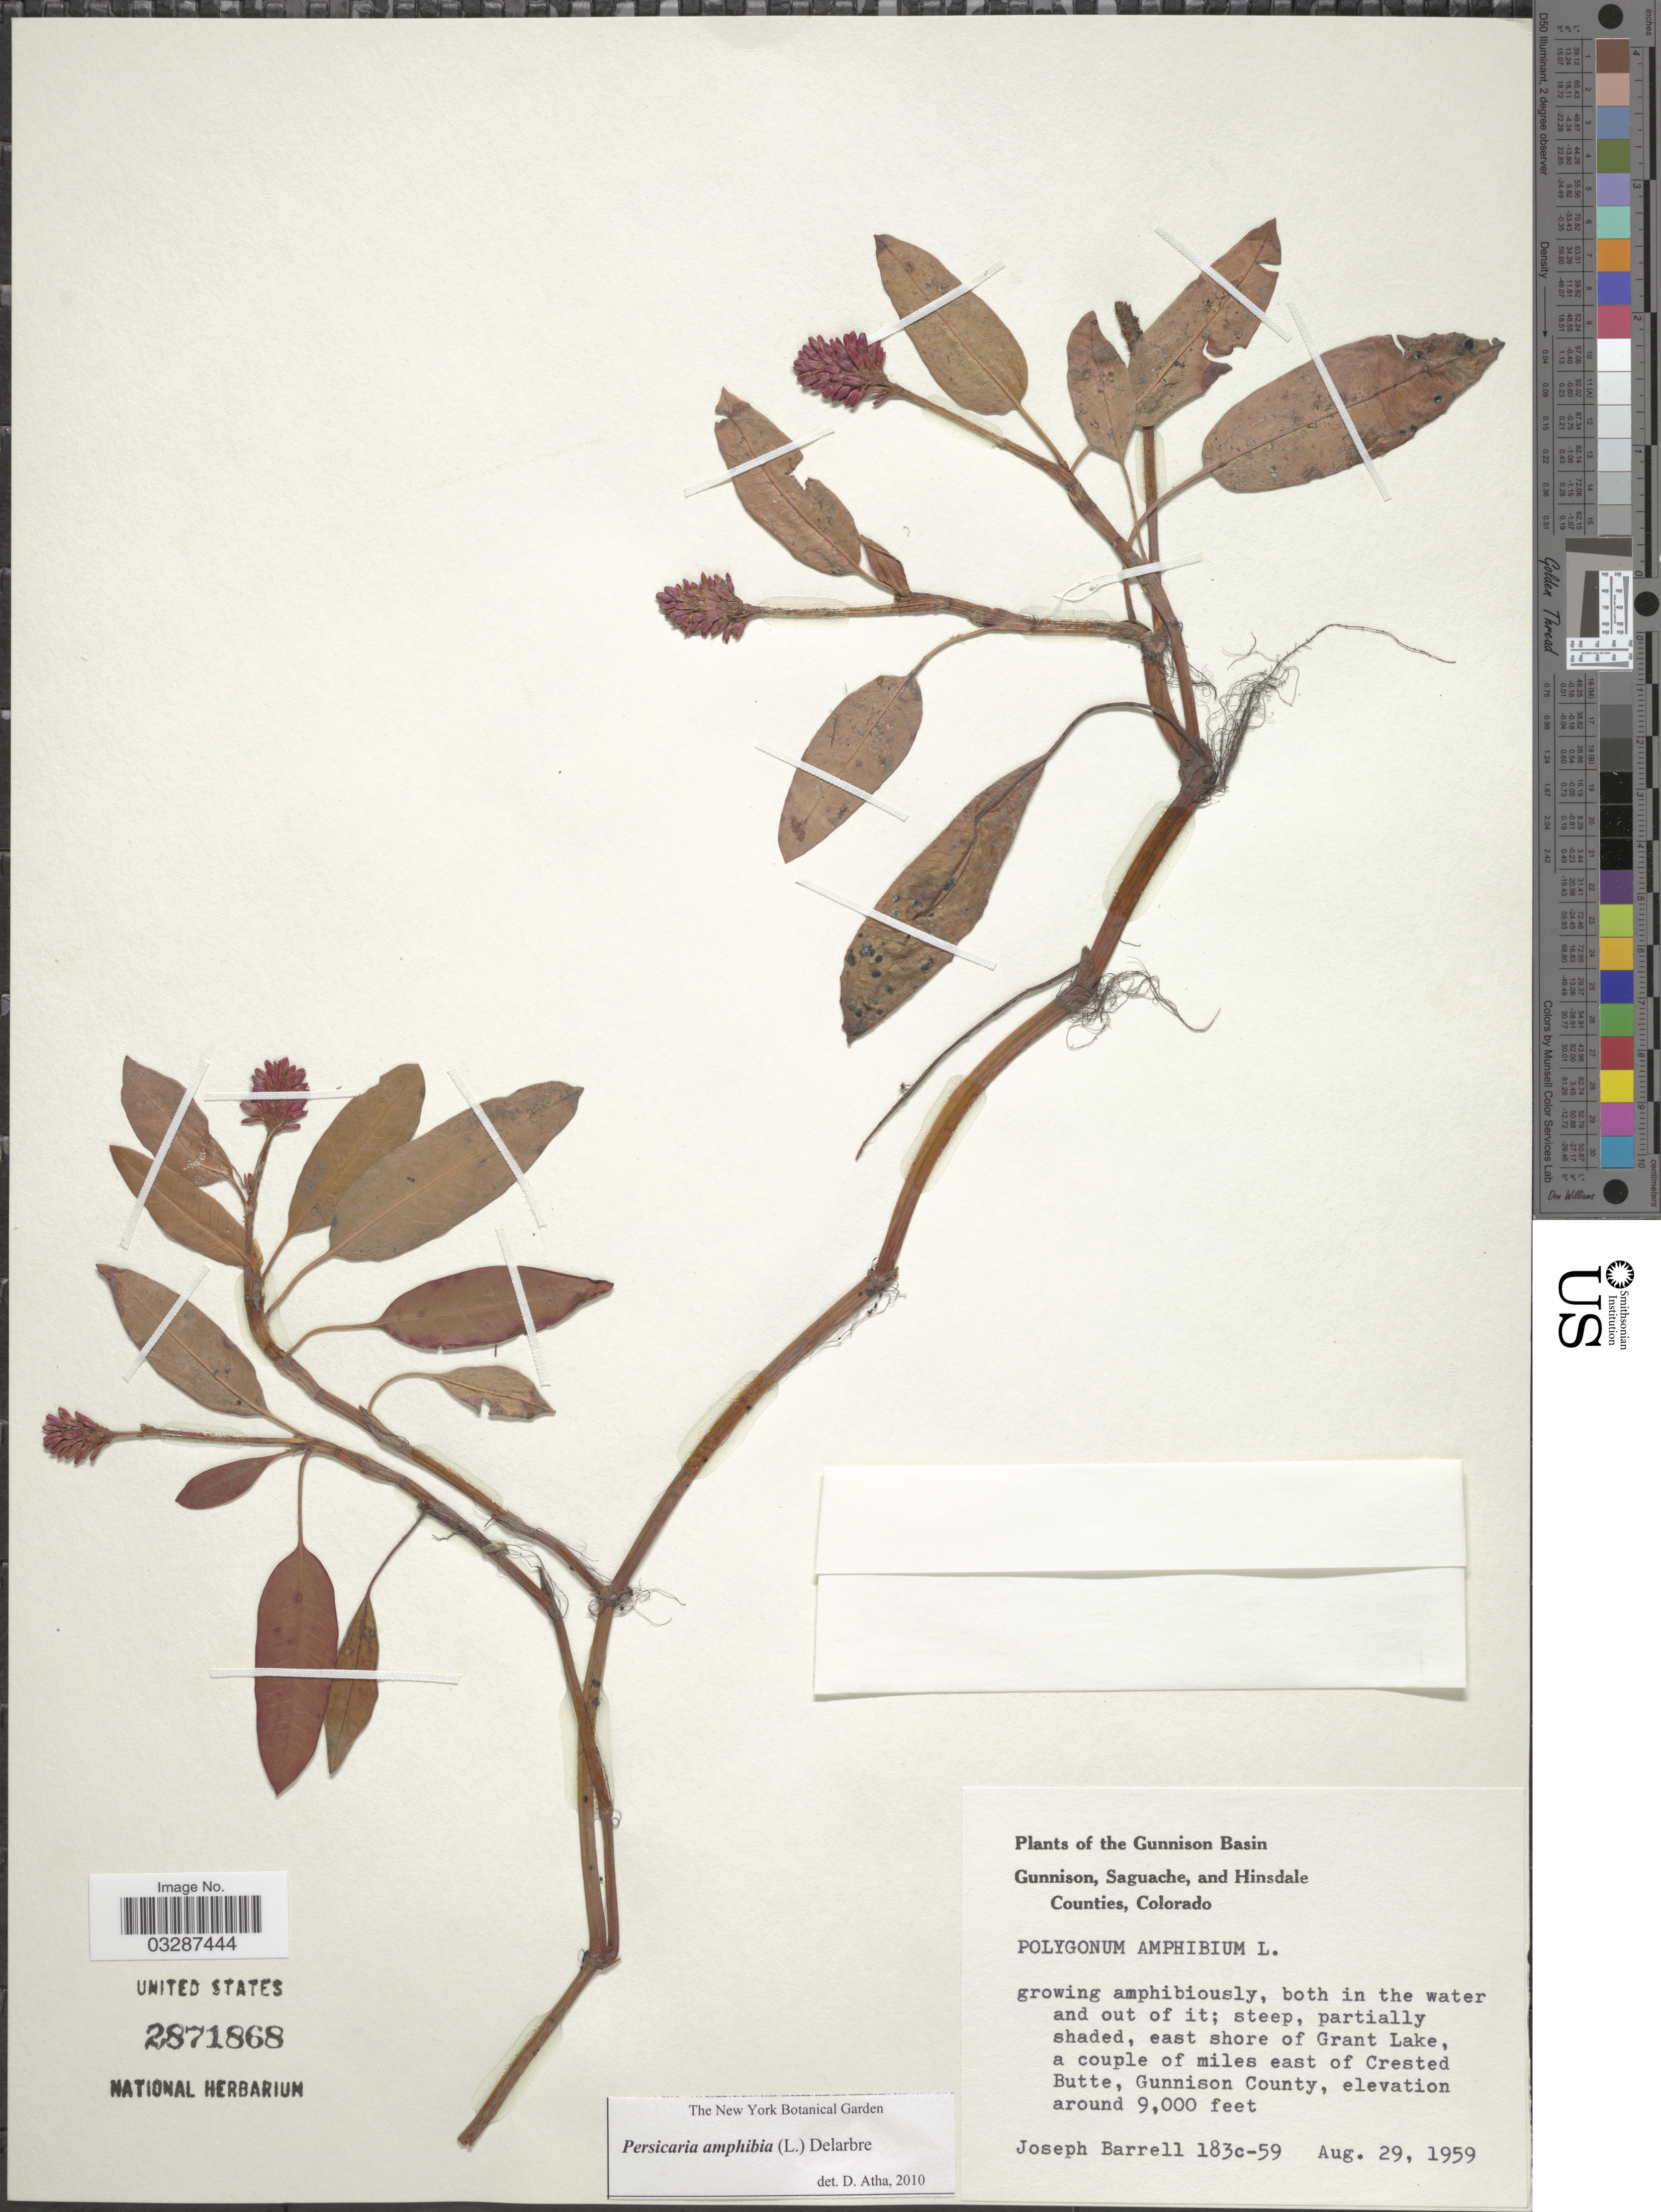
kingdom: Plantae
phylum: Tracheophyta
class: Magnoliopsida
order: Caryophyllales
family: Polygonaceae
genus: Persicaria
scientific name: Persicaria amphibia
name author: (L.) Delarbre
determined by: Atha, D. E.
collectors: J. Barrell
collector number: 183c-59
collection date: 1959-08-29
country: United States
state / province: Colorado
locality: Gunnison Basin. East shore of Grant Lake, a couple of miles east of Crested Butte, Gunnison County.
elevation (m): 2743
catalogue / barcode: US 2871868